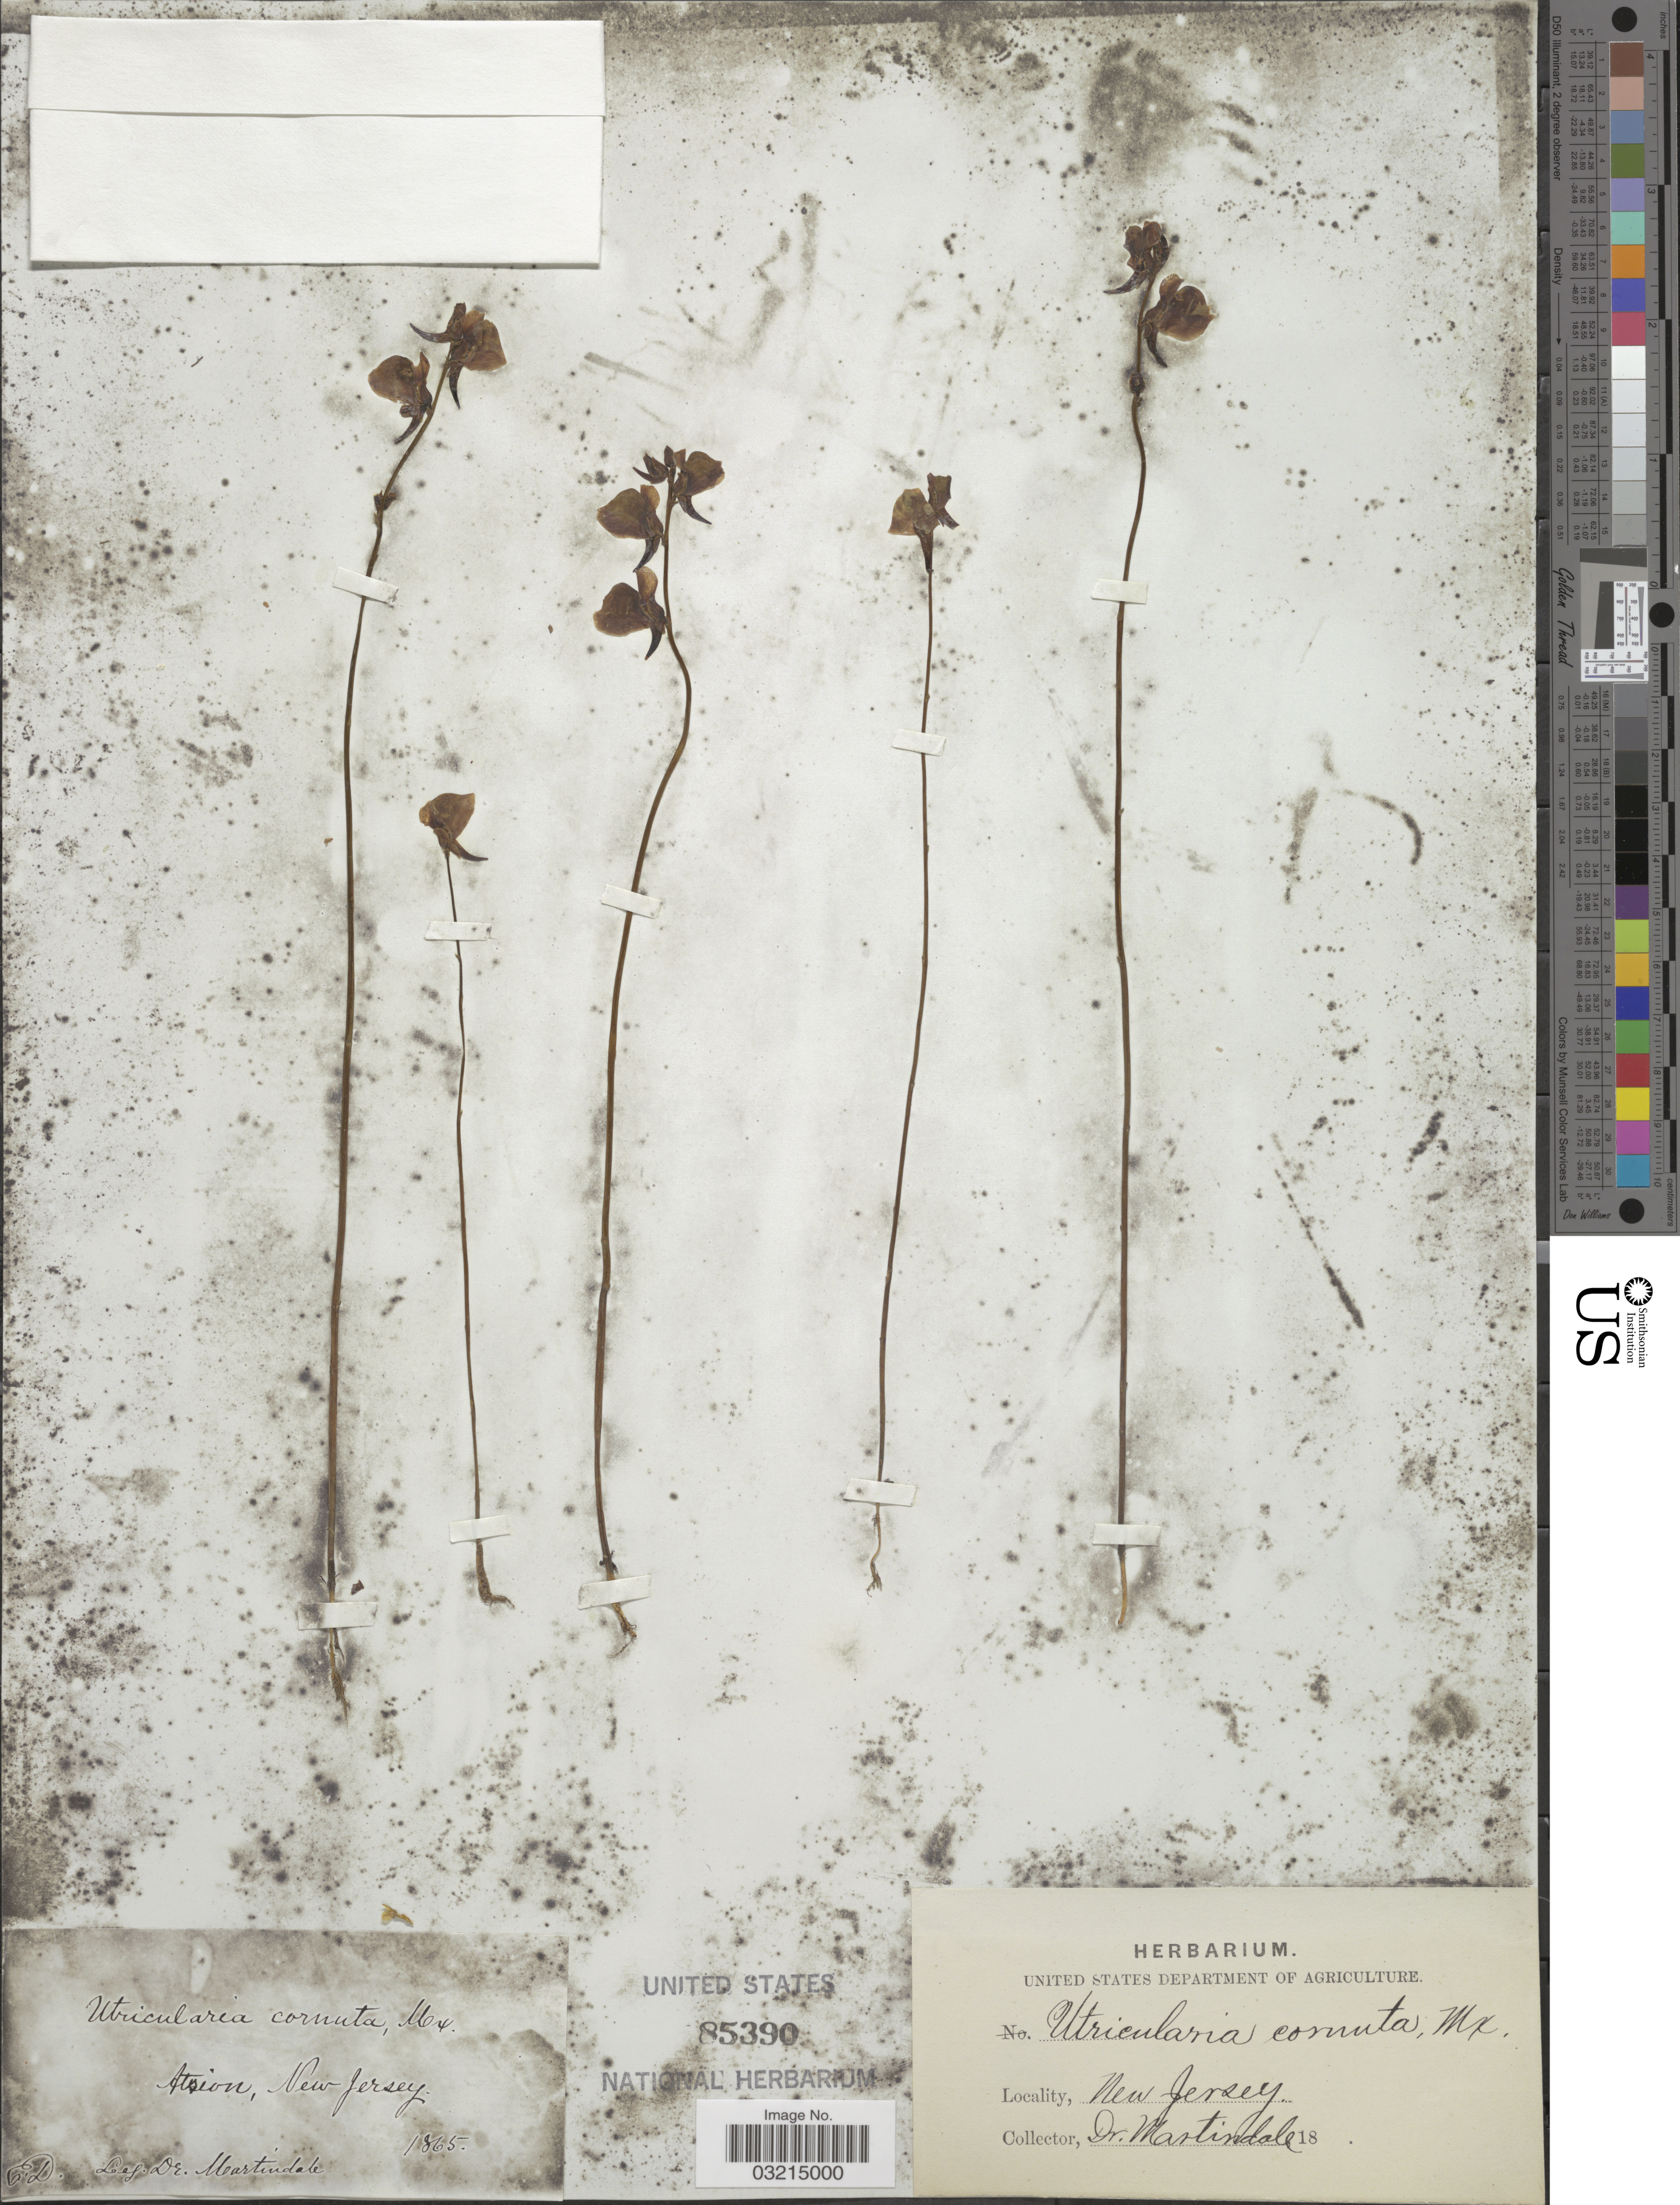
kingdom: Plantae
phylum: Tracheophyta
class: Magnoliopsida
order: Lamiales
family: Lentibulariaceae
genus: Utricularia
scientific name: Utricularia cornuta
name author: Michx.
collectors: Martindale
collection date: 1865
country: United States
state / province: New Jersey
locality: Atsion.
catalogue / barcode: US 85390